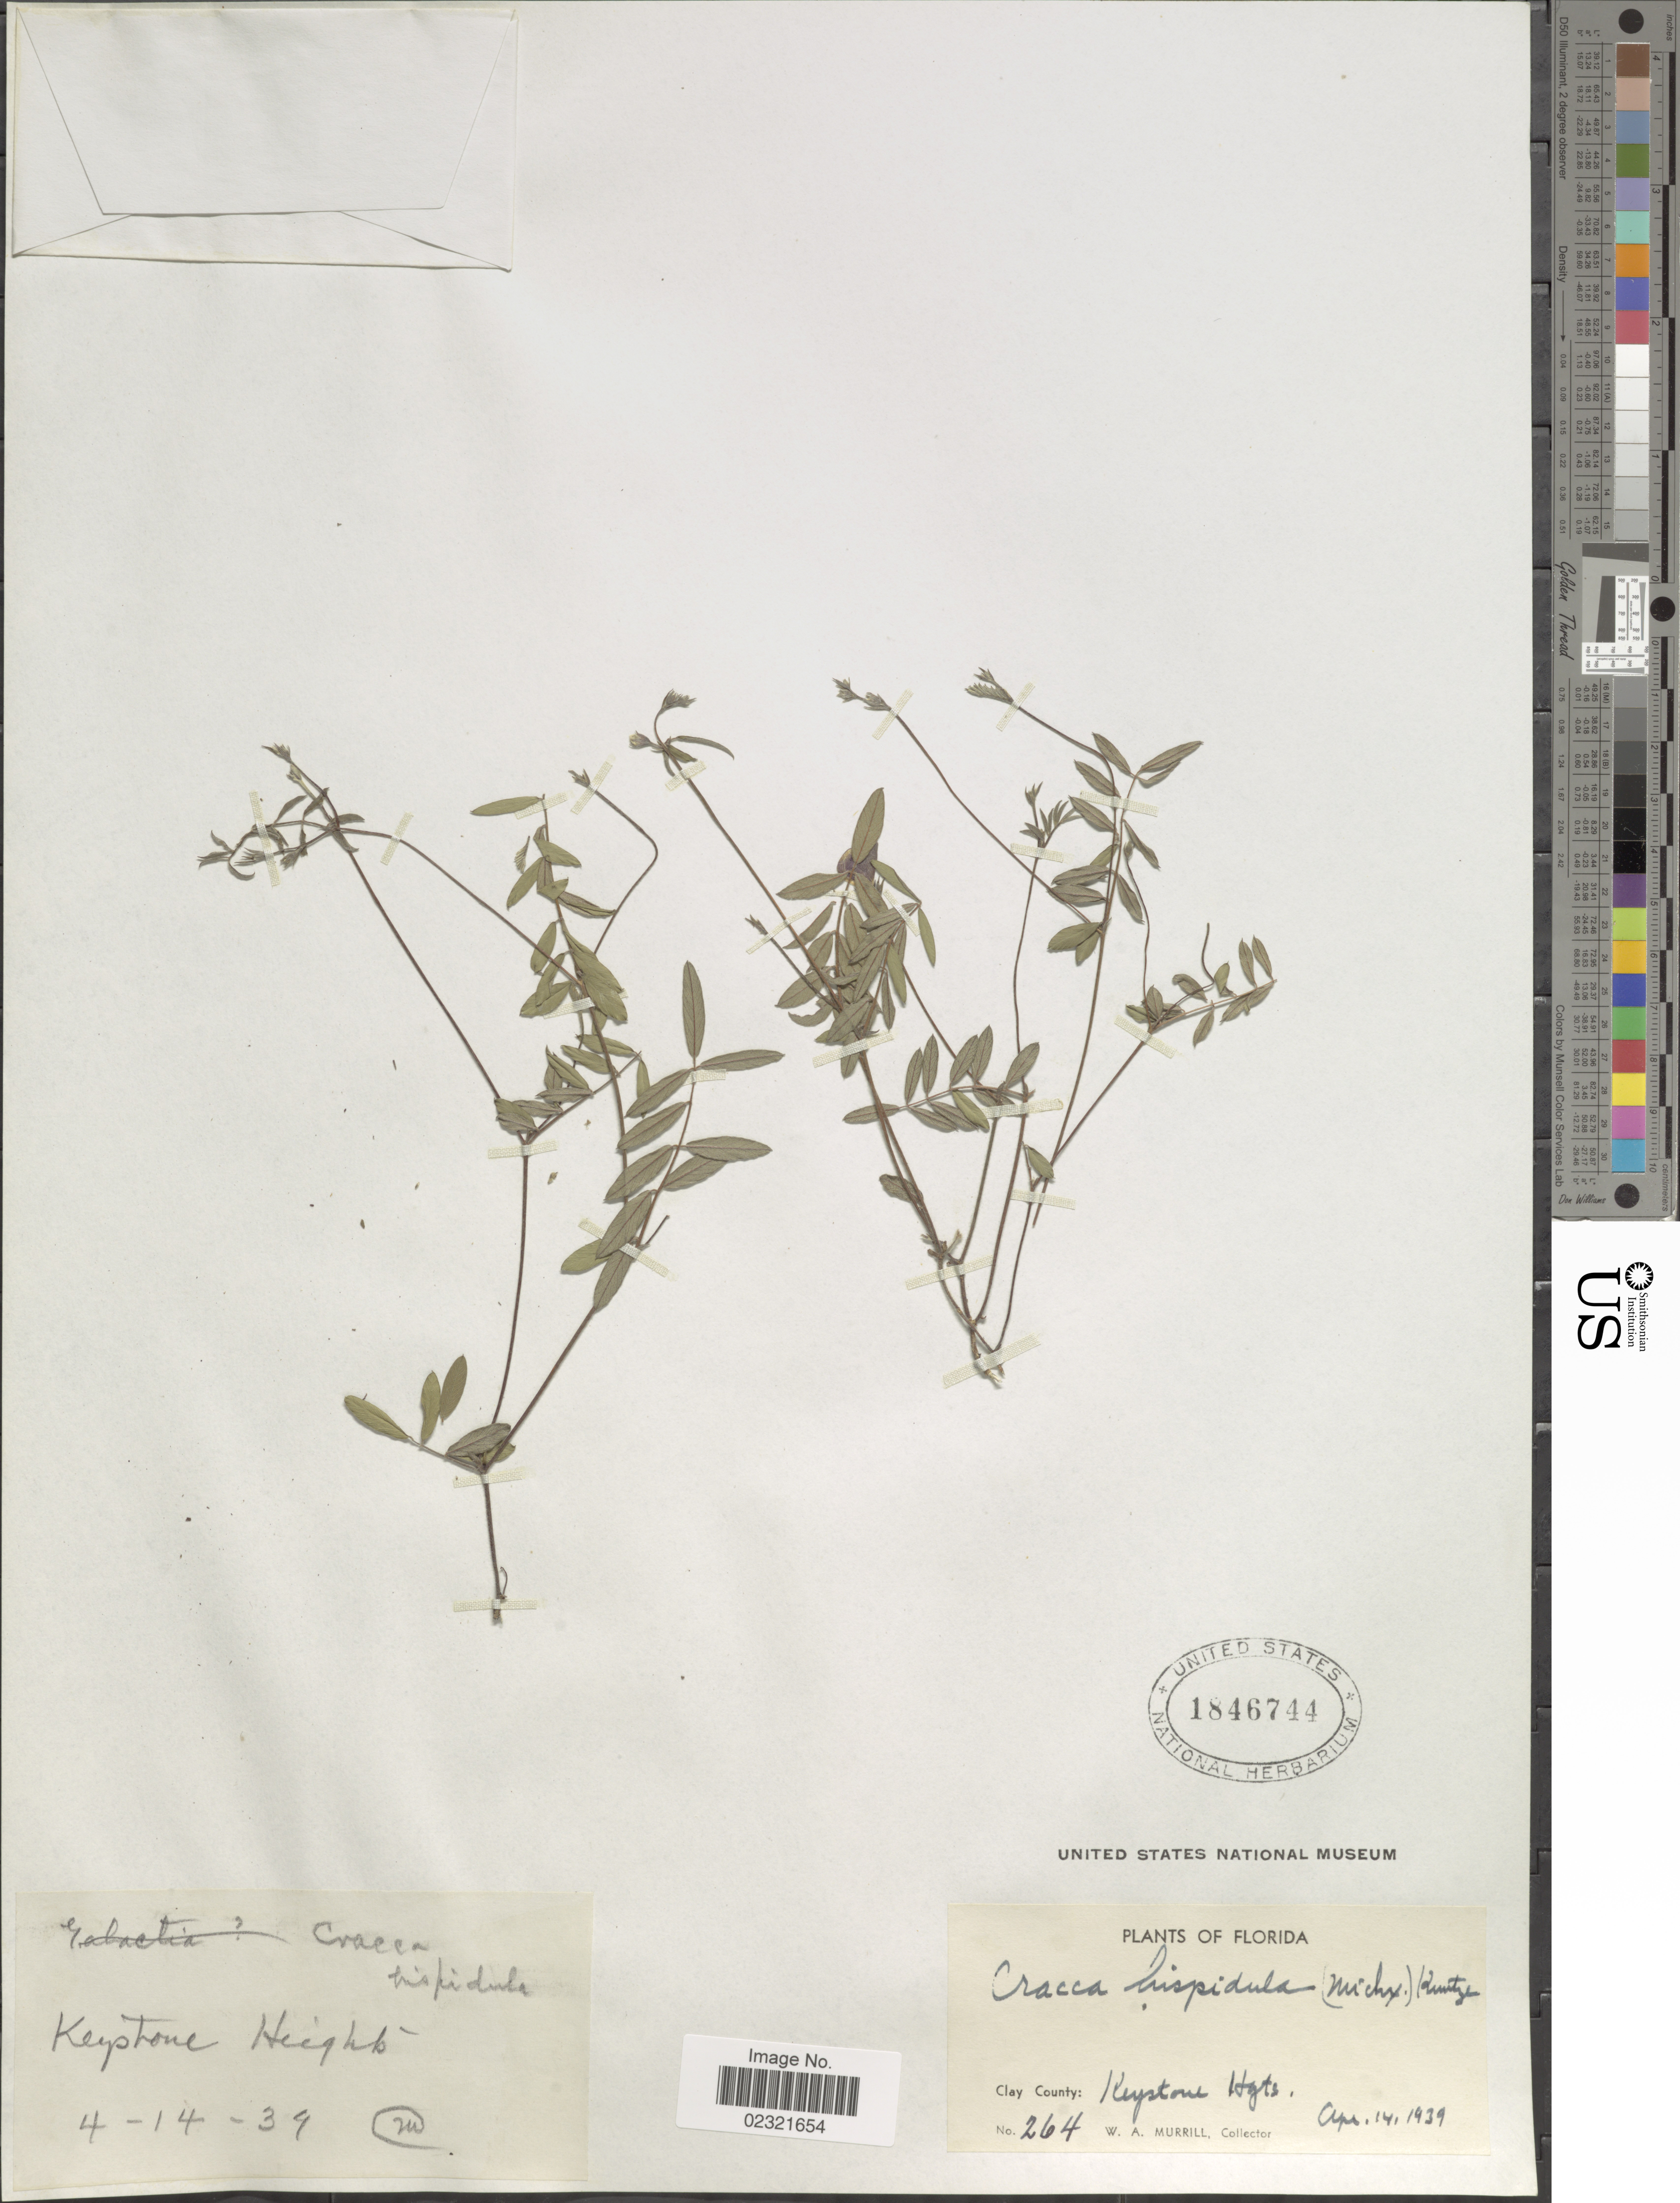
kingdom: Plantae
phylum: Tracheophyta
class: Magnoliopsida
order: Fabales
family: Fabaceae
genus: Tephrosia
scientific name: Tephrosia hispidula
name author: (Michx.) Pers.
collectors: W. A. Murrill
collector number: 264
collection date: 1939-04-14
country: United States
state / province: Florida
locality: Clay County: Keystone Heights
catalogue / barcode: US 1846744